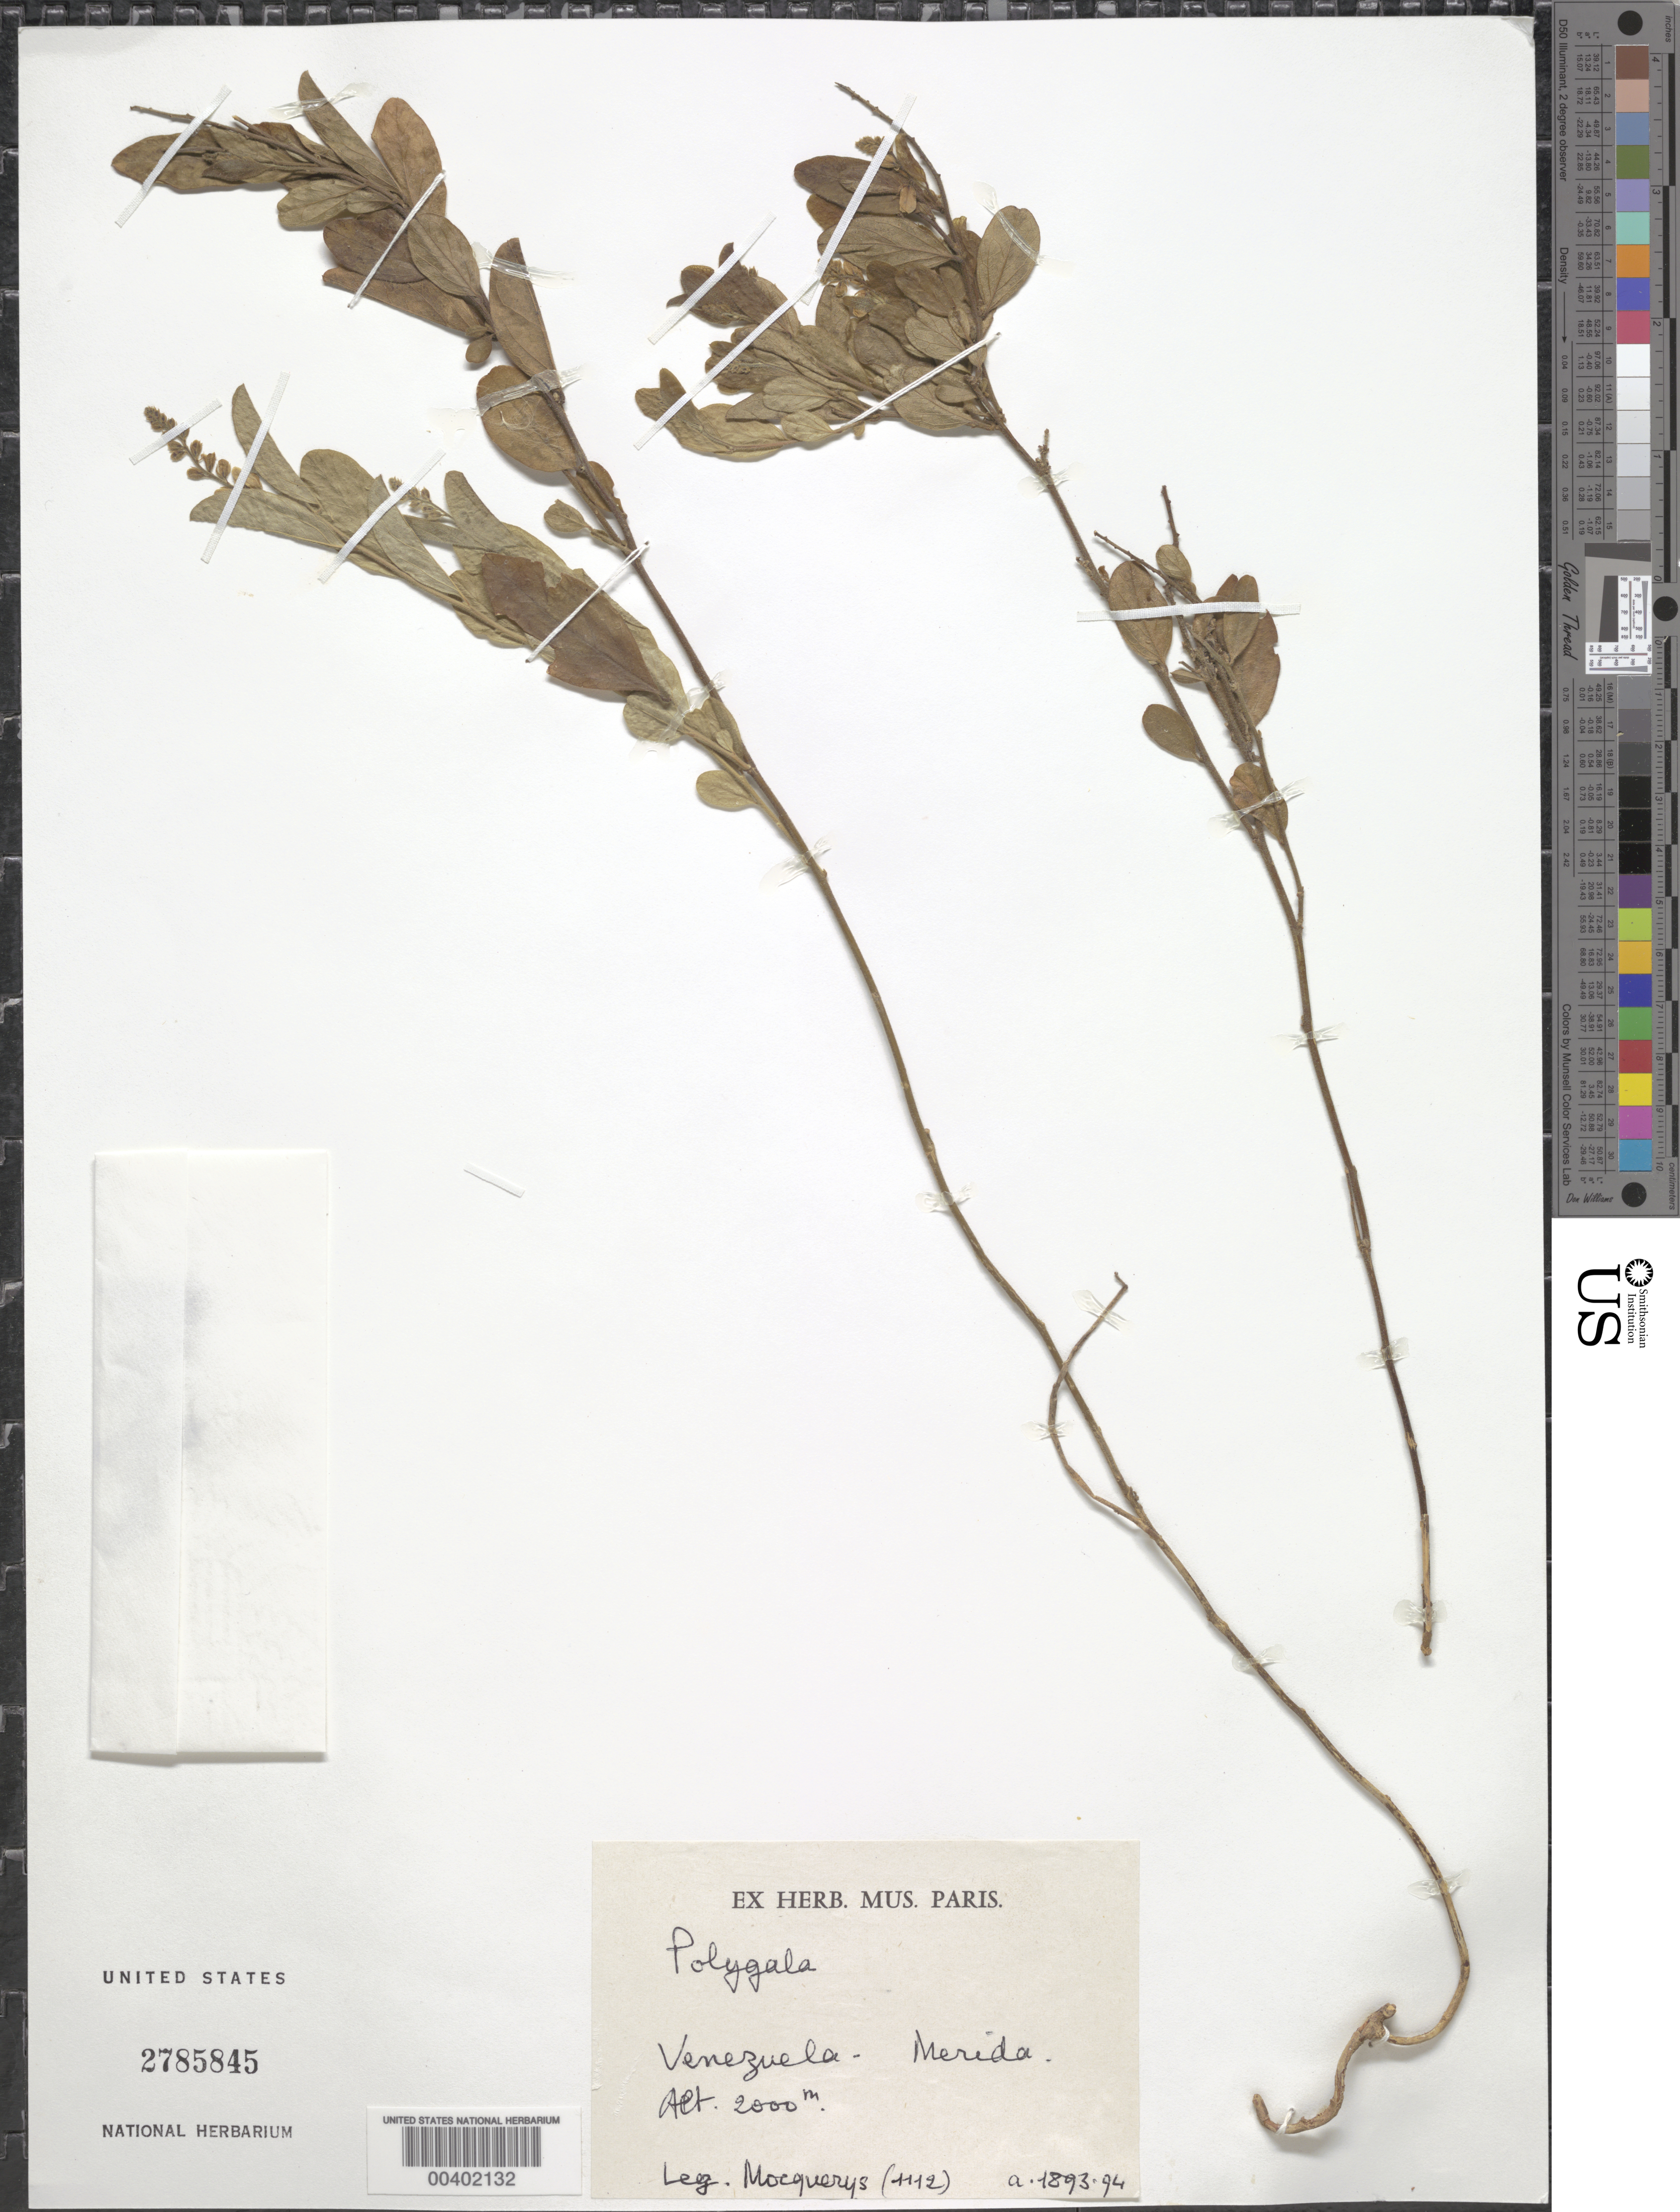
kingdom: Plantae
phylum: Tracheophyta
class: Magnoliopsida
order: Fabales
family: Polygalaceae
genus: Polygala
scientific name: Polygala longicaulis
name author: Kunth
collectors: A. Mocquerys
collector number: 1112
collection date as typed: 1893 to -- --- 1894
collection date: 1893/1894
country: Venezuela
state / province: Mérida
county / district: Libertador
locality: Mérida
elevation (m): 2000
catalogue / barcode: US 2785845